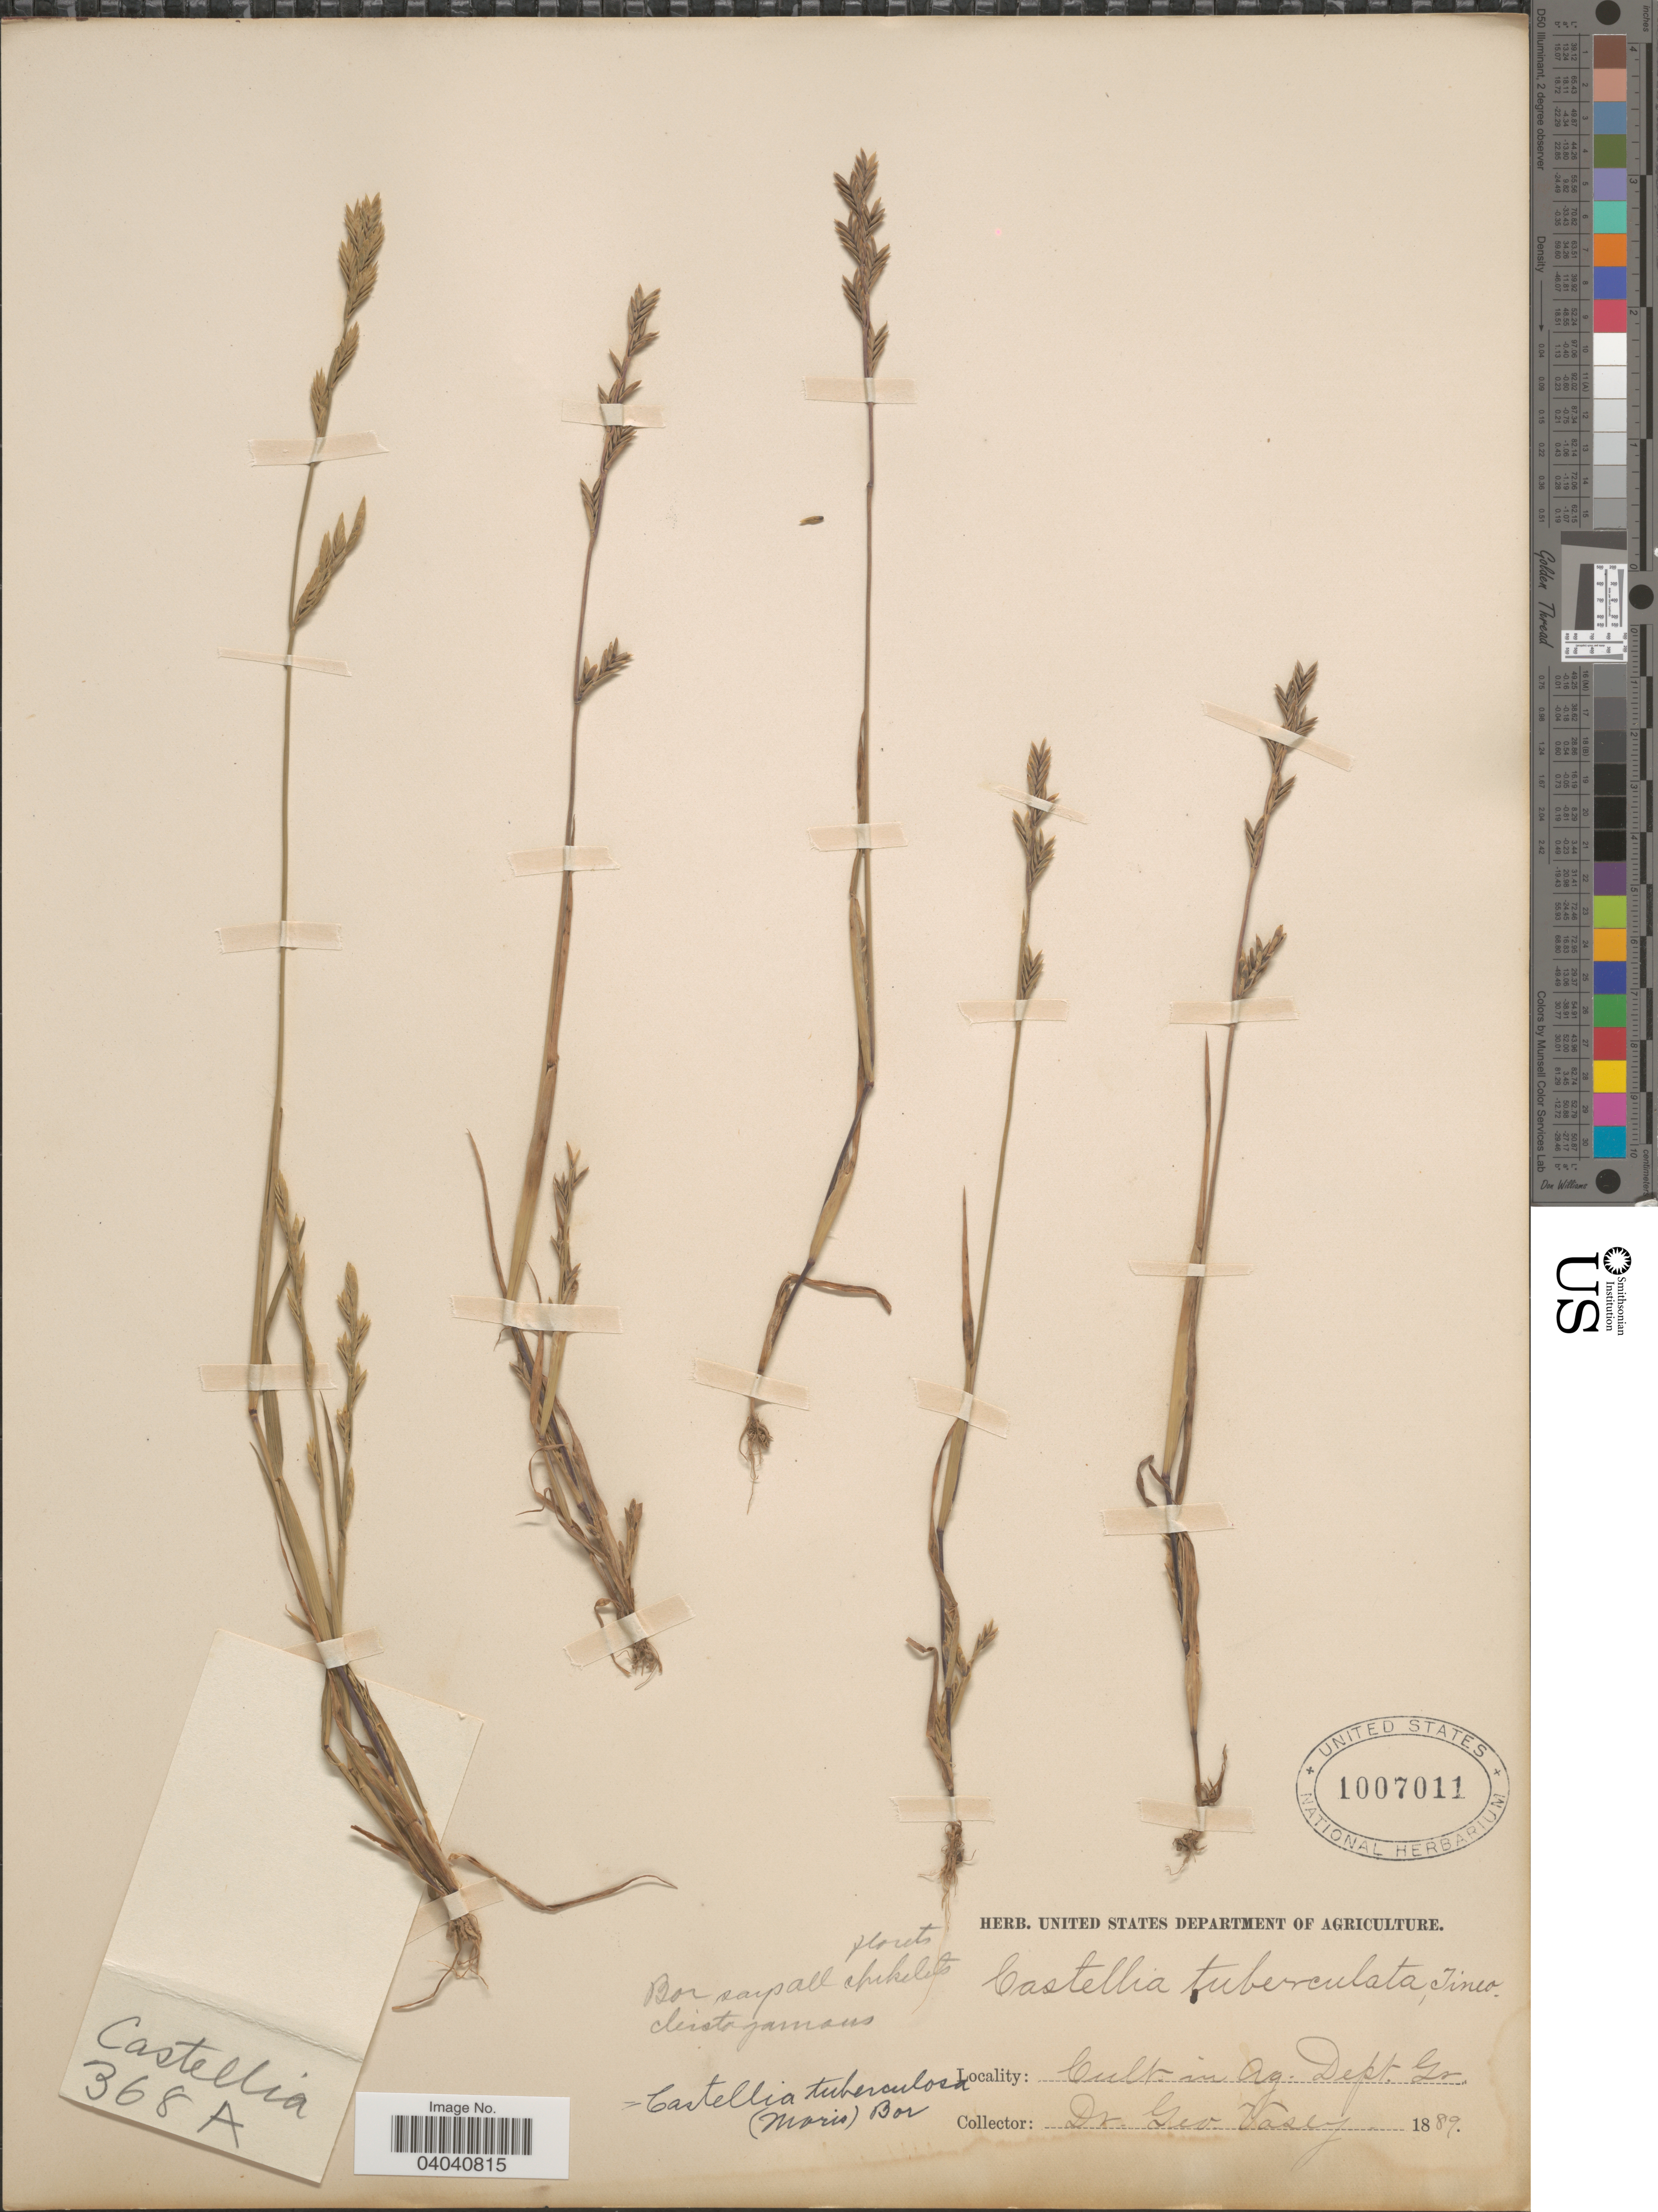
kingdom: Plantae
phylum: Tracheophyta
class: Liliopsida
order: Poales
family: Poaceae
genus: Castellia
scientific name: Castellia tuberculosa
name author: (Moris) Bor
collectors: G. R. Vasey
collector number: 368A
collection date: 1889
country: United States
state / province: District of Columbia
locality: Ag. Dept. Gr.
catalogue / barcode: US 1007011